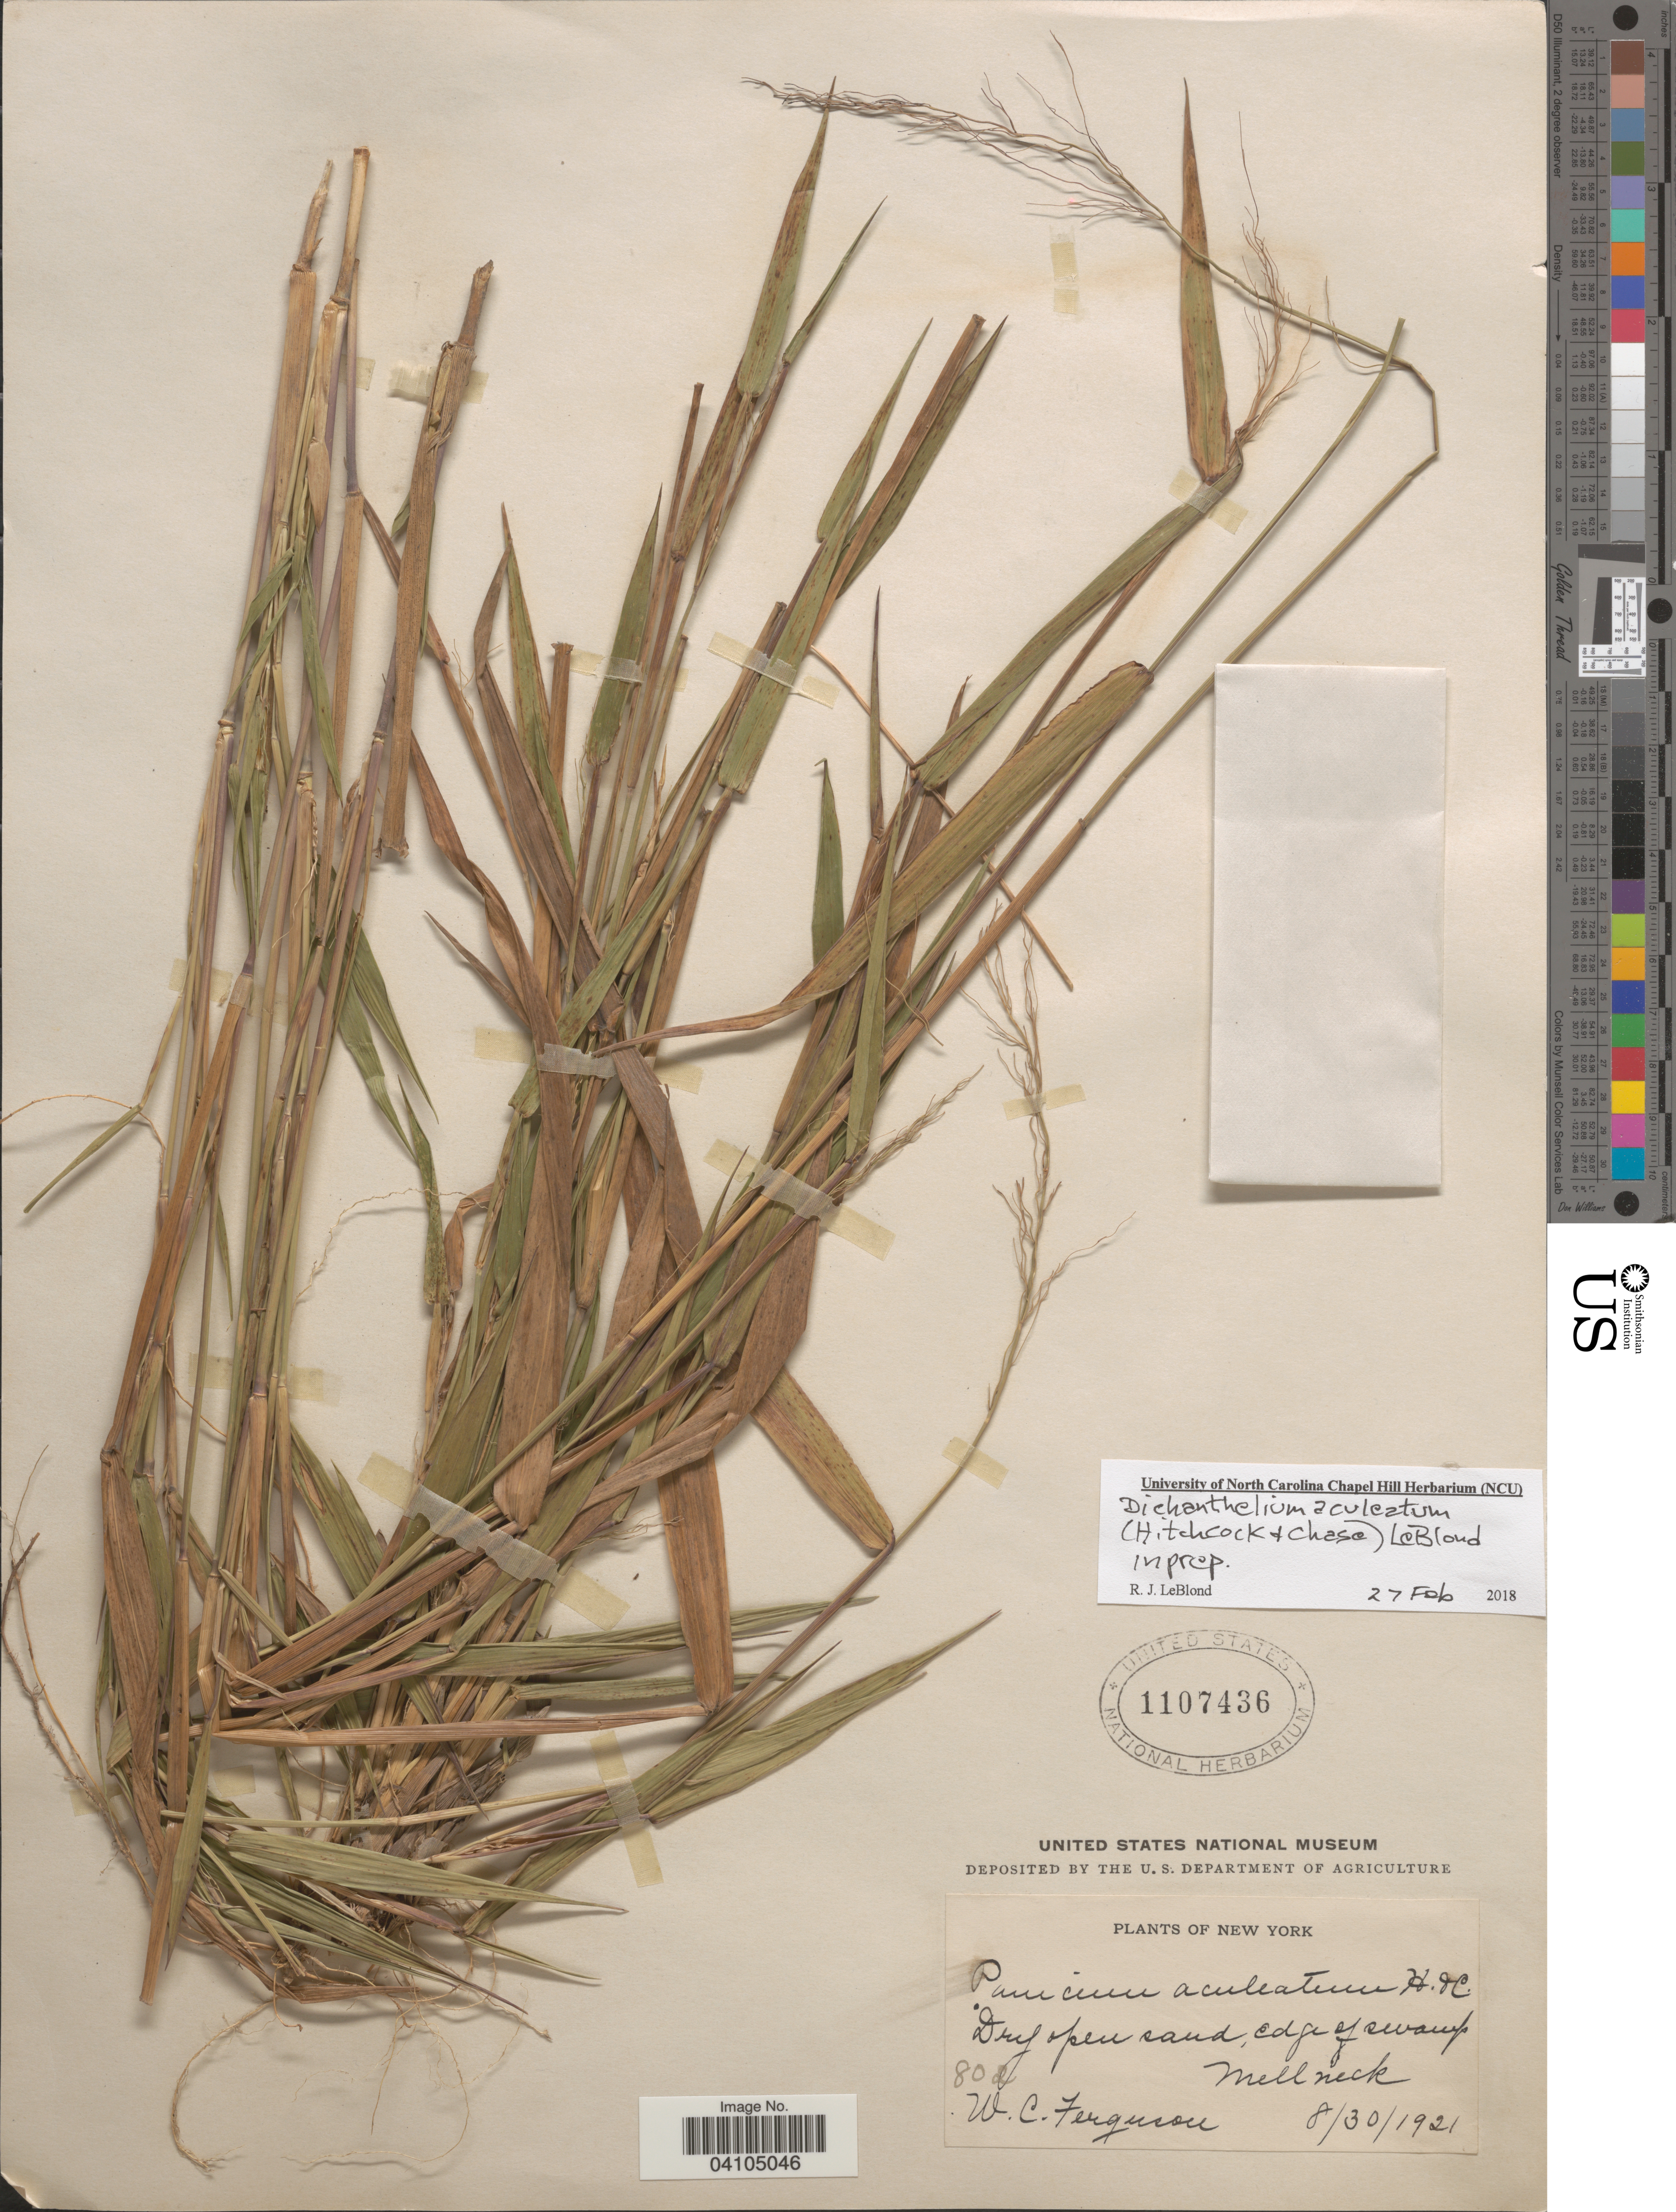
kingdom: Plantae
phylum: Tracheophyta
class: Liliopsida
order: Poales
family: Poaceae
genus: Dichanthelium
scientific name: Dichanthelium scabriusculum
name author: (Elliott) Gould & C.A. Clark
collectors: W. Ferguson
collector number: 802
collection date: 1921-08-30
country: United States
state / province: New York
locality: Mellneck.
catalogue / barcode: US 1107436